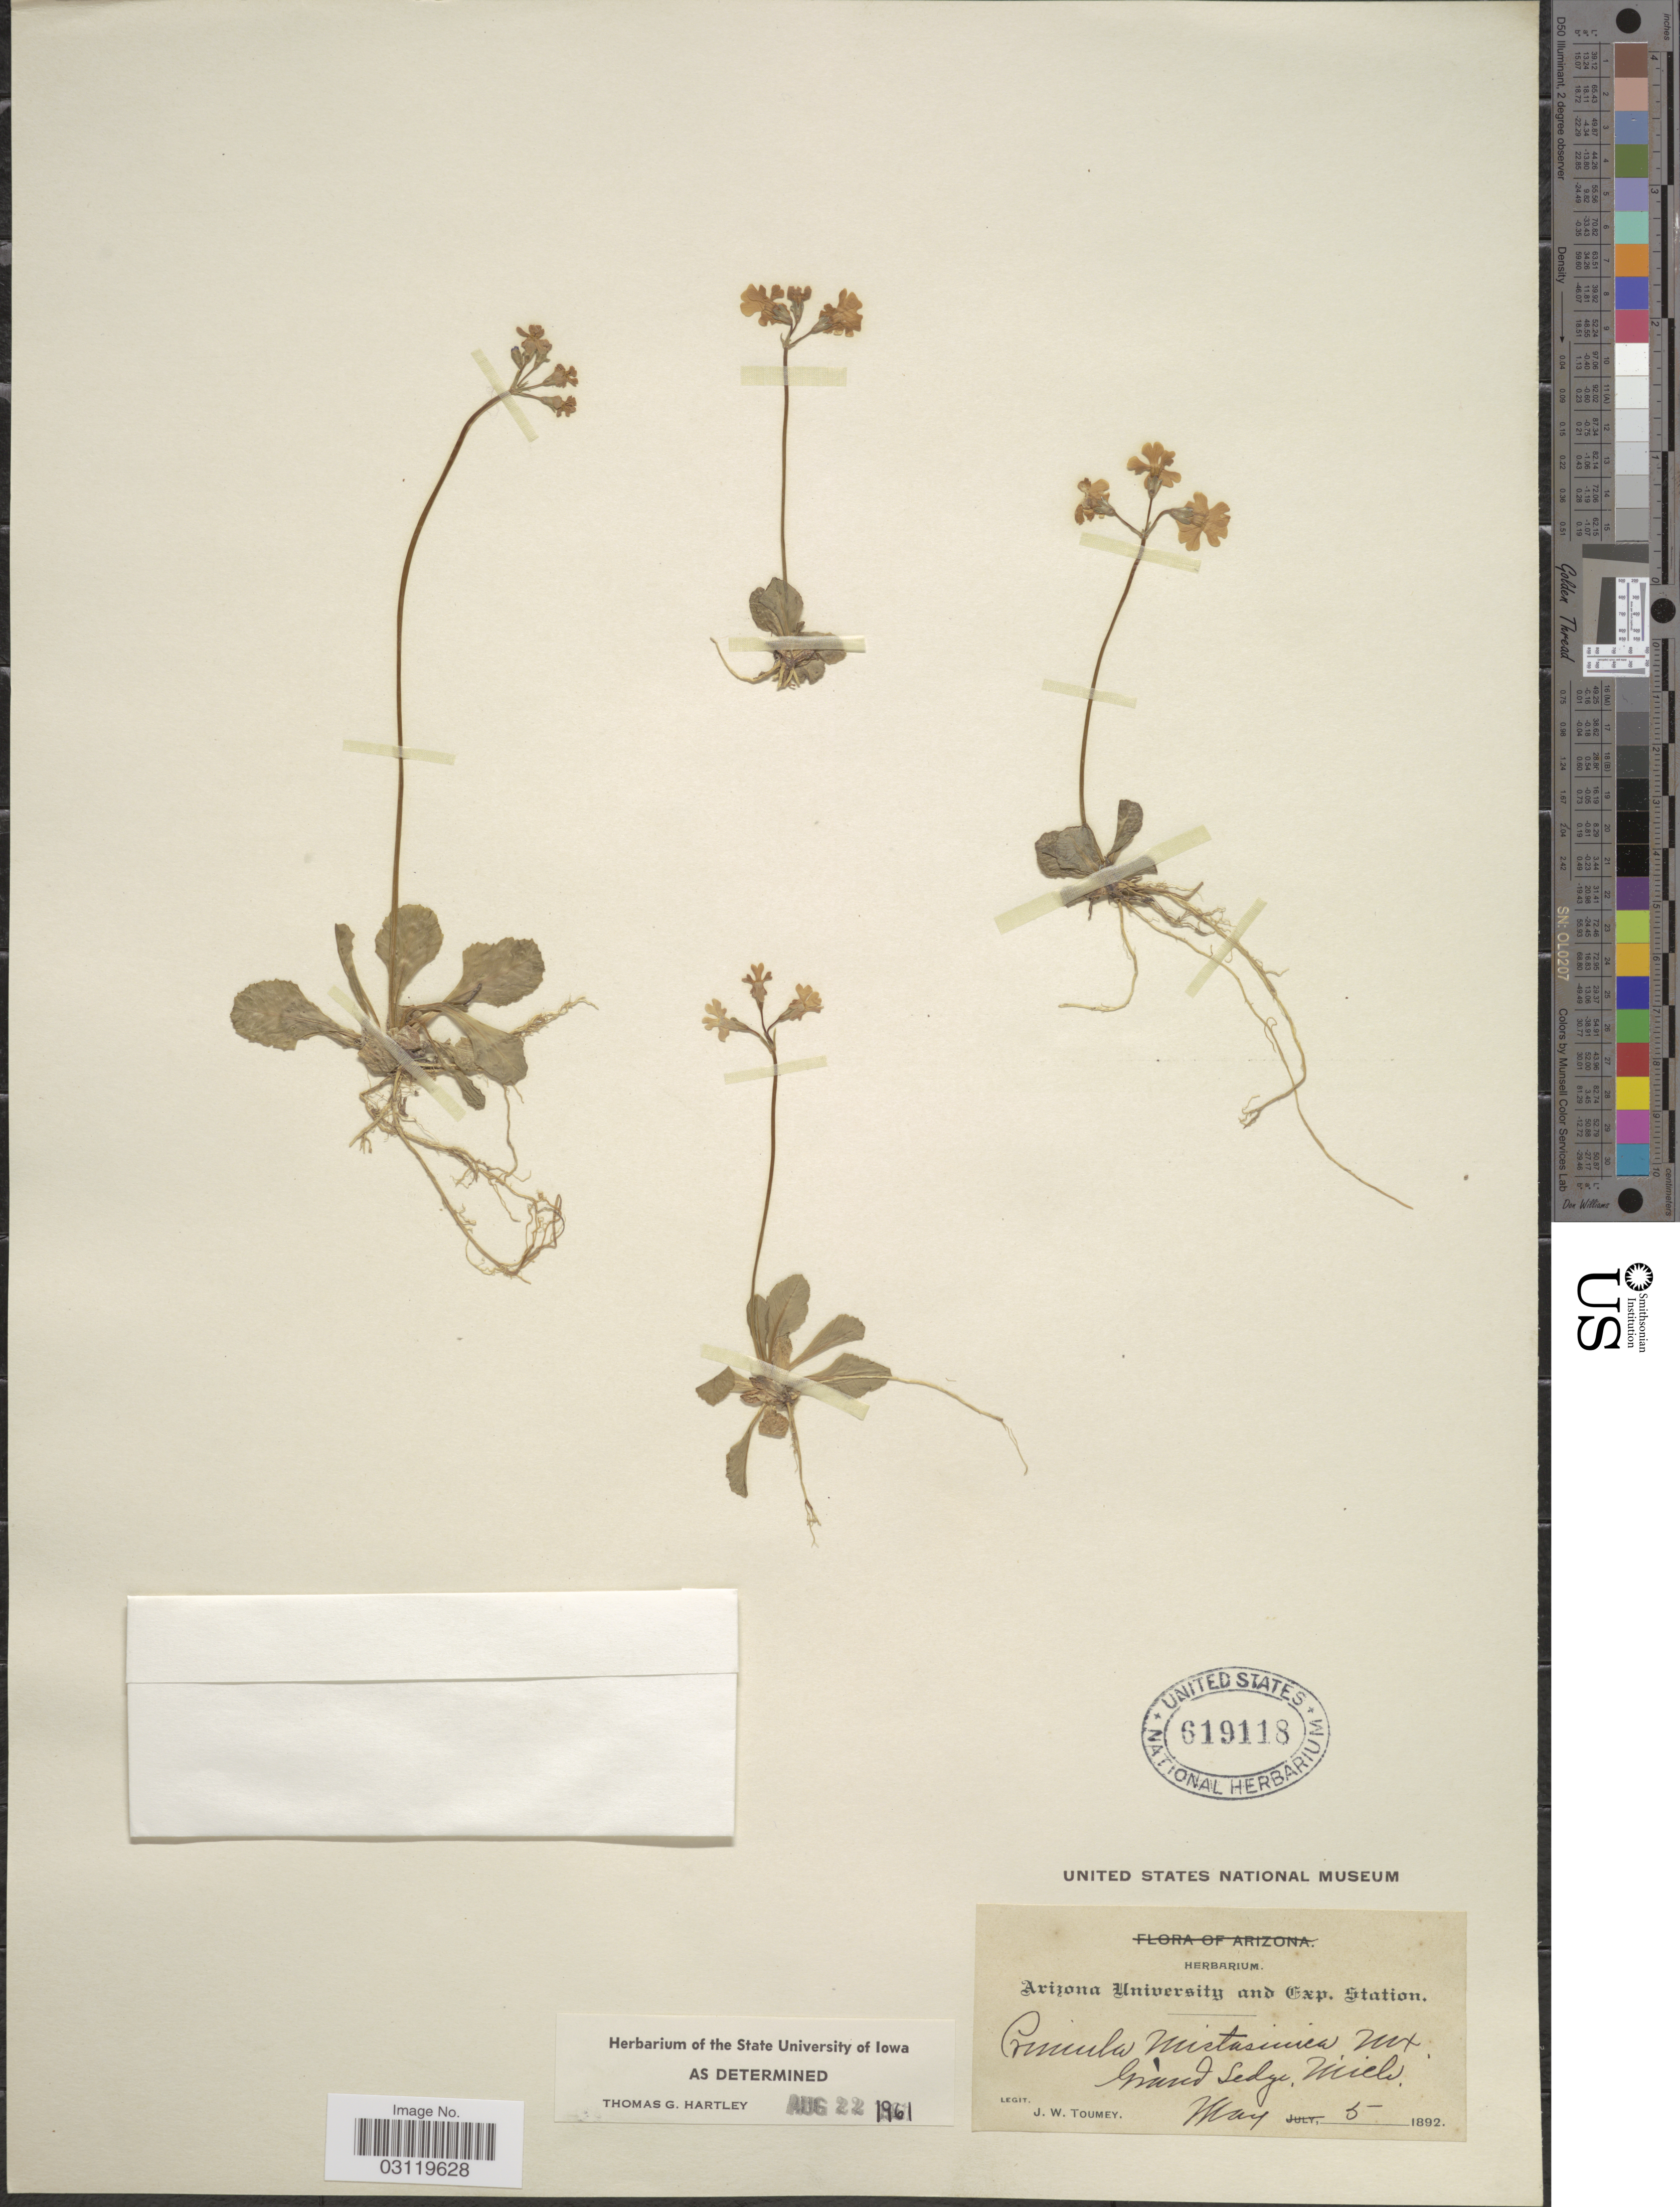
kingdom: Plantae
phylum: Tracheophyta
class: Magnoliopsida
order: Ericales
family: Primulaceae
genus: Primula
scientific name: Primula mistassinica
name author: Michx.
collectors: J. W. Toumey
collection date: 1892-05-05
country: United States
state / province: Michigan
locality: Grand Sedge.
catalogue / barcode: US 619118